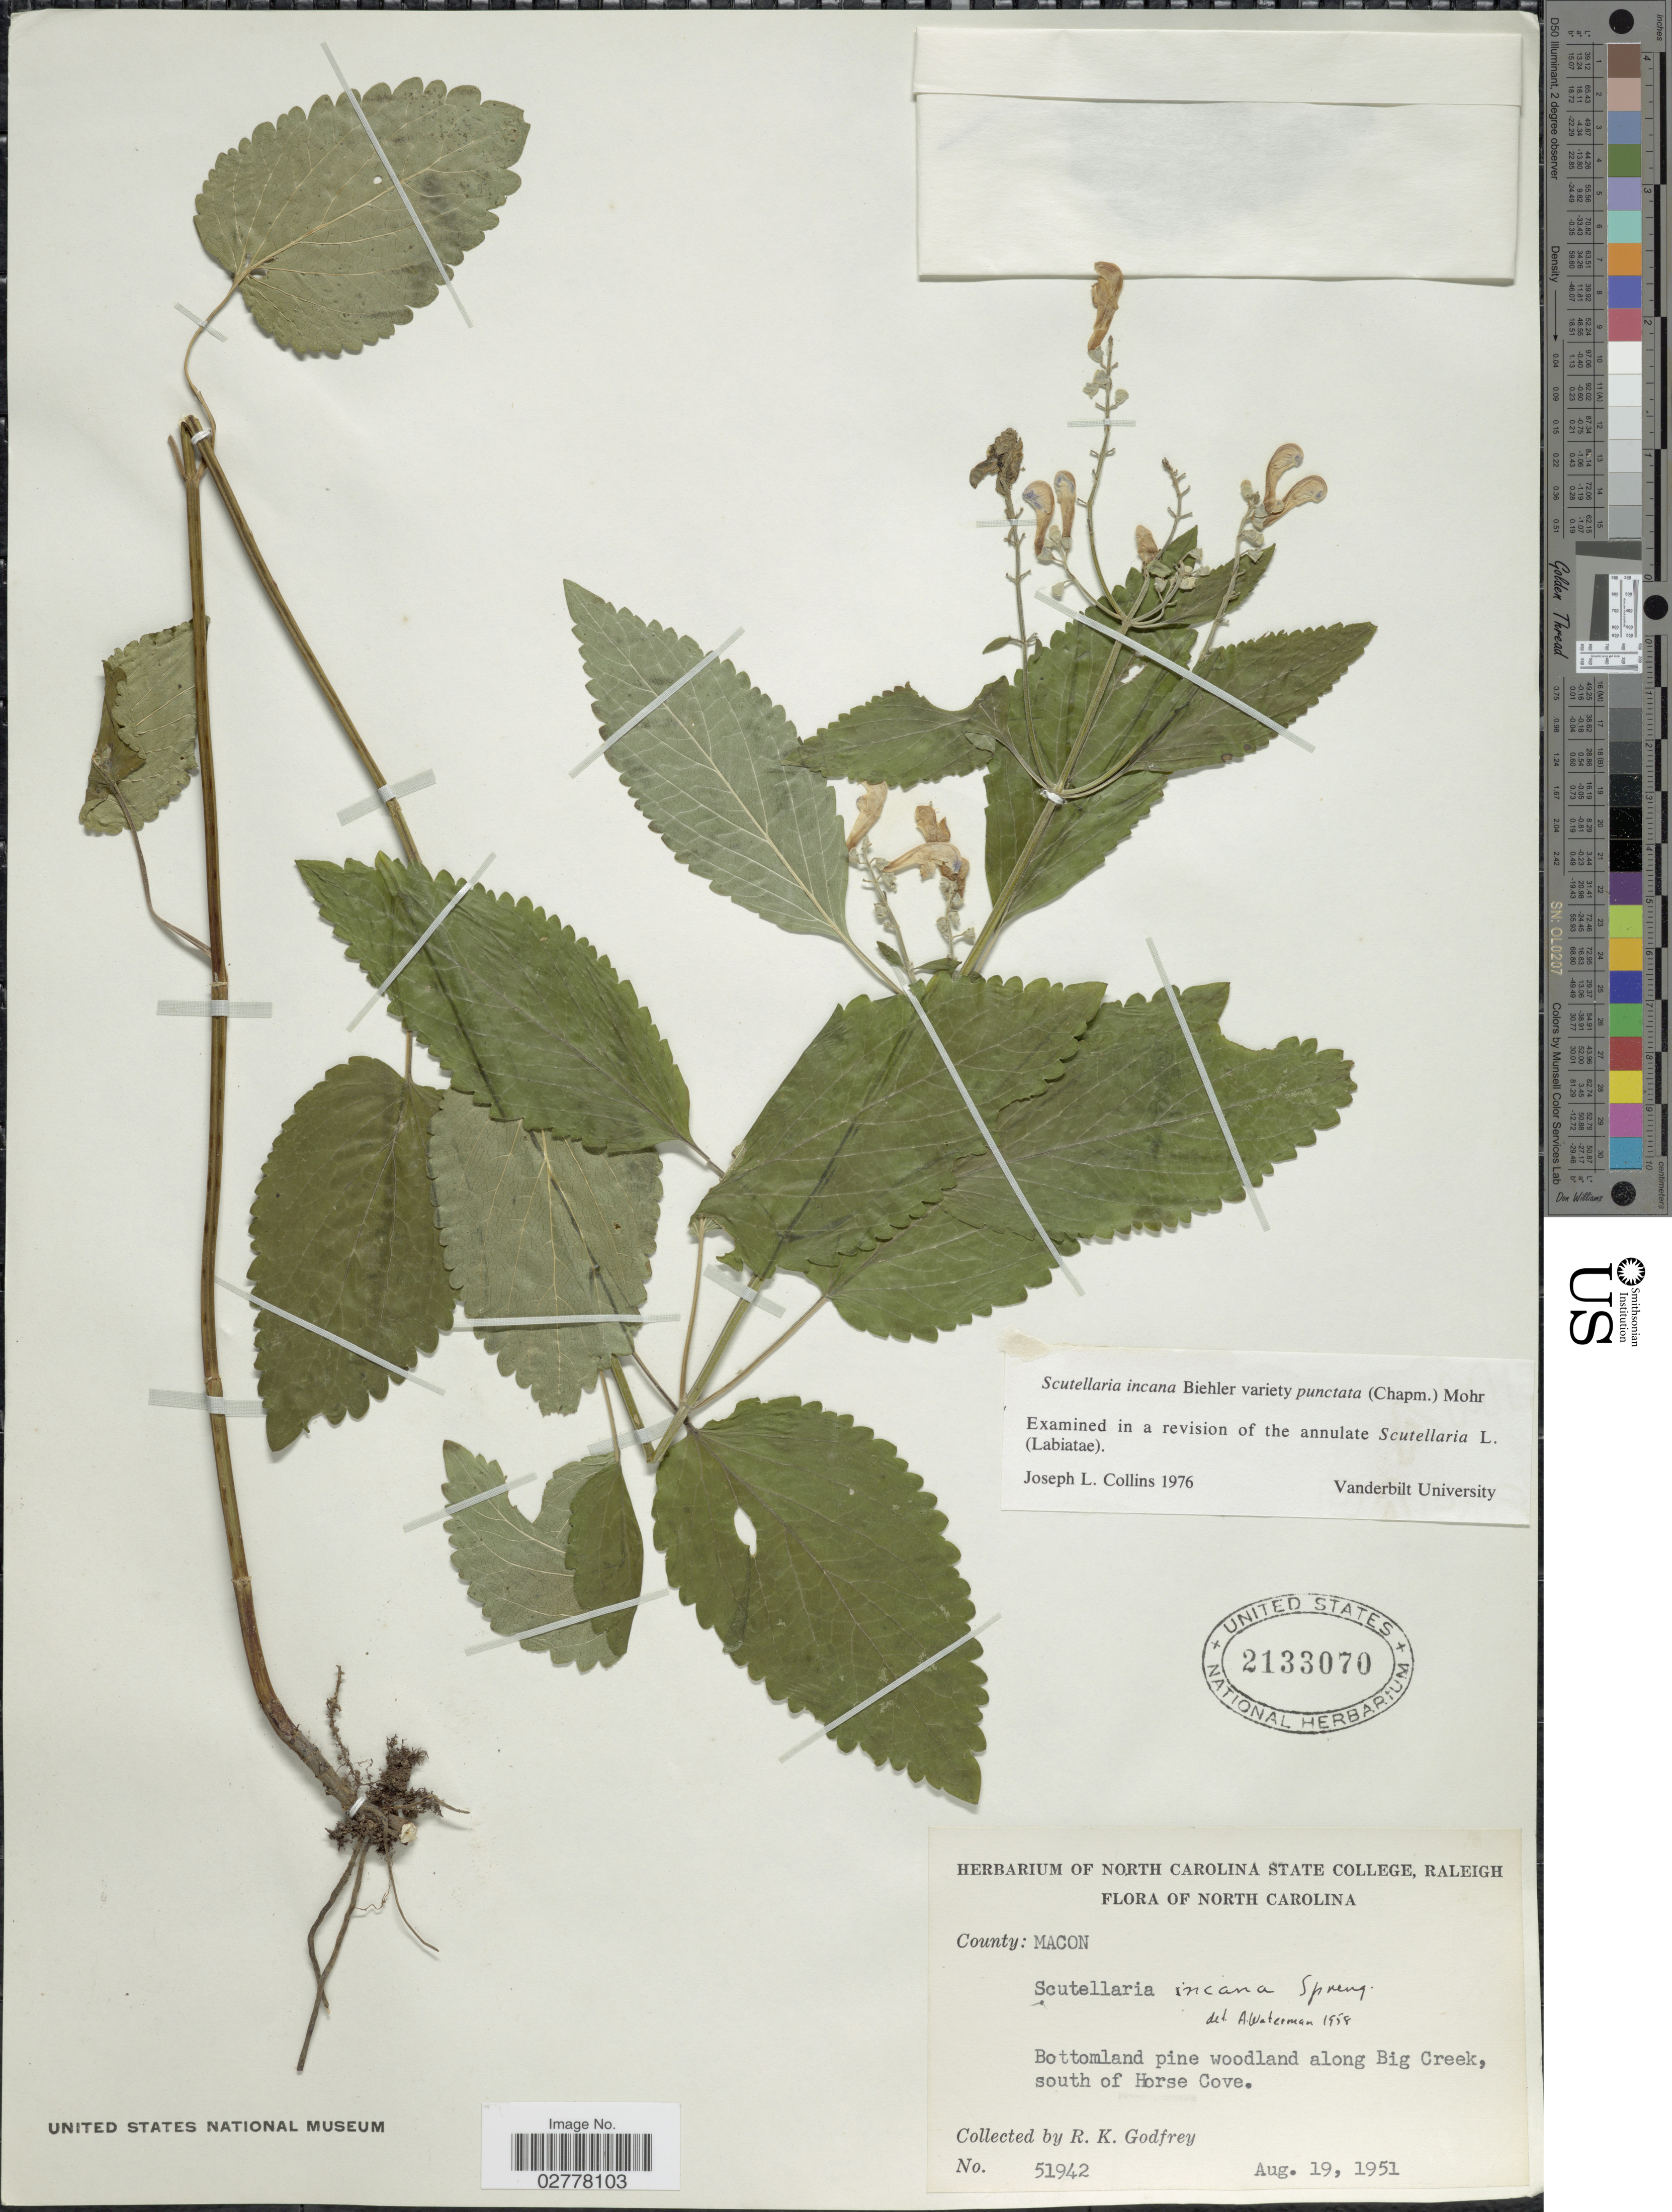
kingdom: Plantae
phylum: Tracheophyta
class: Magnoliopsida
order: Lamiales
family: Lamiaceae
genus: Scutellaria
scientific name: Scutellaria incana var. punctata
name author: (Chapm.) C. Mohr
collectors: R. K. Godfrey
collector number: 51942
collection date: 1951-08-19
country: United States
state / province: North Carolina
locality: County: Macon. Bottomland pine woodland along Big Creek, south of Horse Cove.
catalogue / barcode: US 2133070